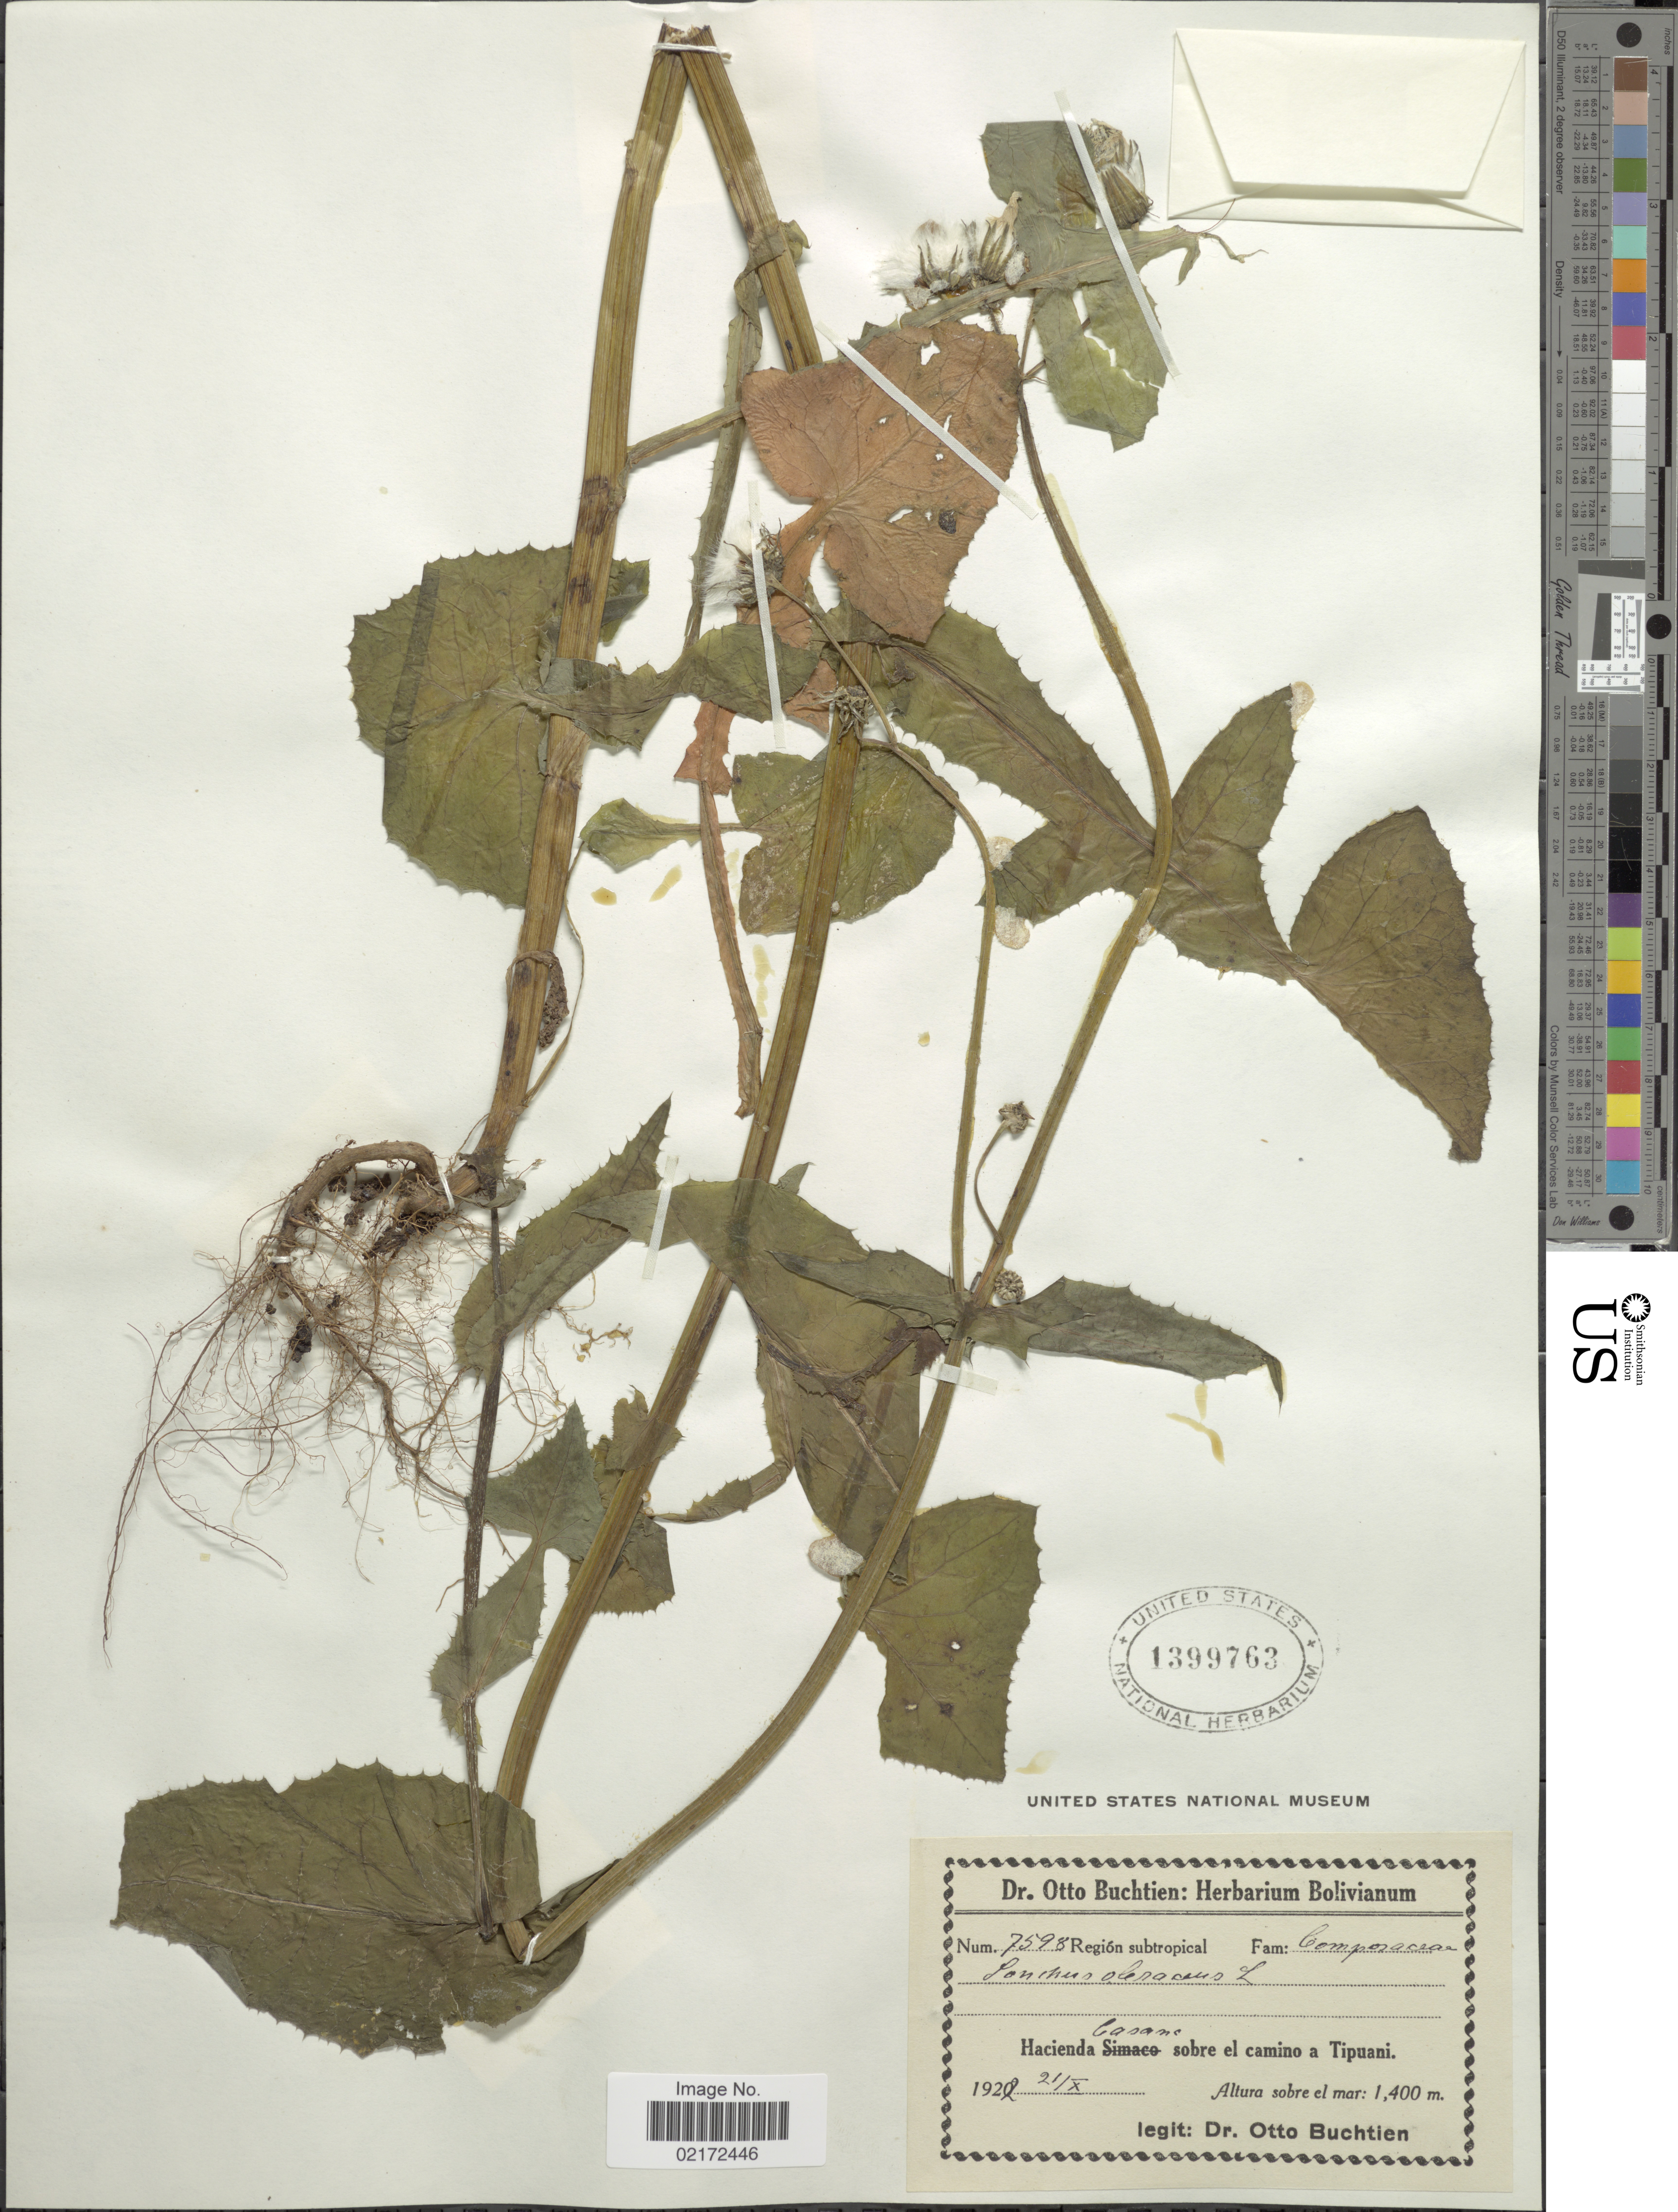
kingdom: Plantae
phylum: Tracheophyta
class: Magnoliopsida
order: Asterales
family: Asteraceae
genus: Sonchus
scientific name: Sonchus oleraceus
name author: L.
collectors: O. Buchtien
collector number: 7598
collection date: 1922-10-21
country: Bolivia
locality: Hacienda Casana sobre el camino a Tipuani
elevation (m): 1400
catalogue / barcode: US 1399763